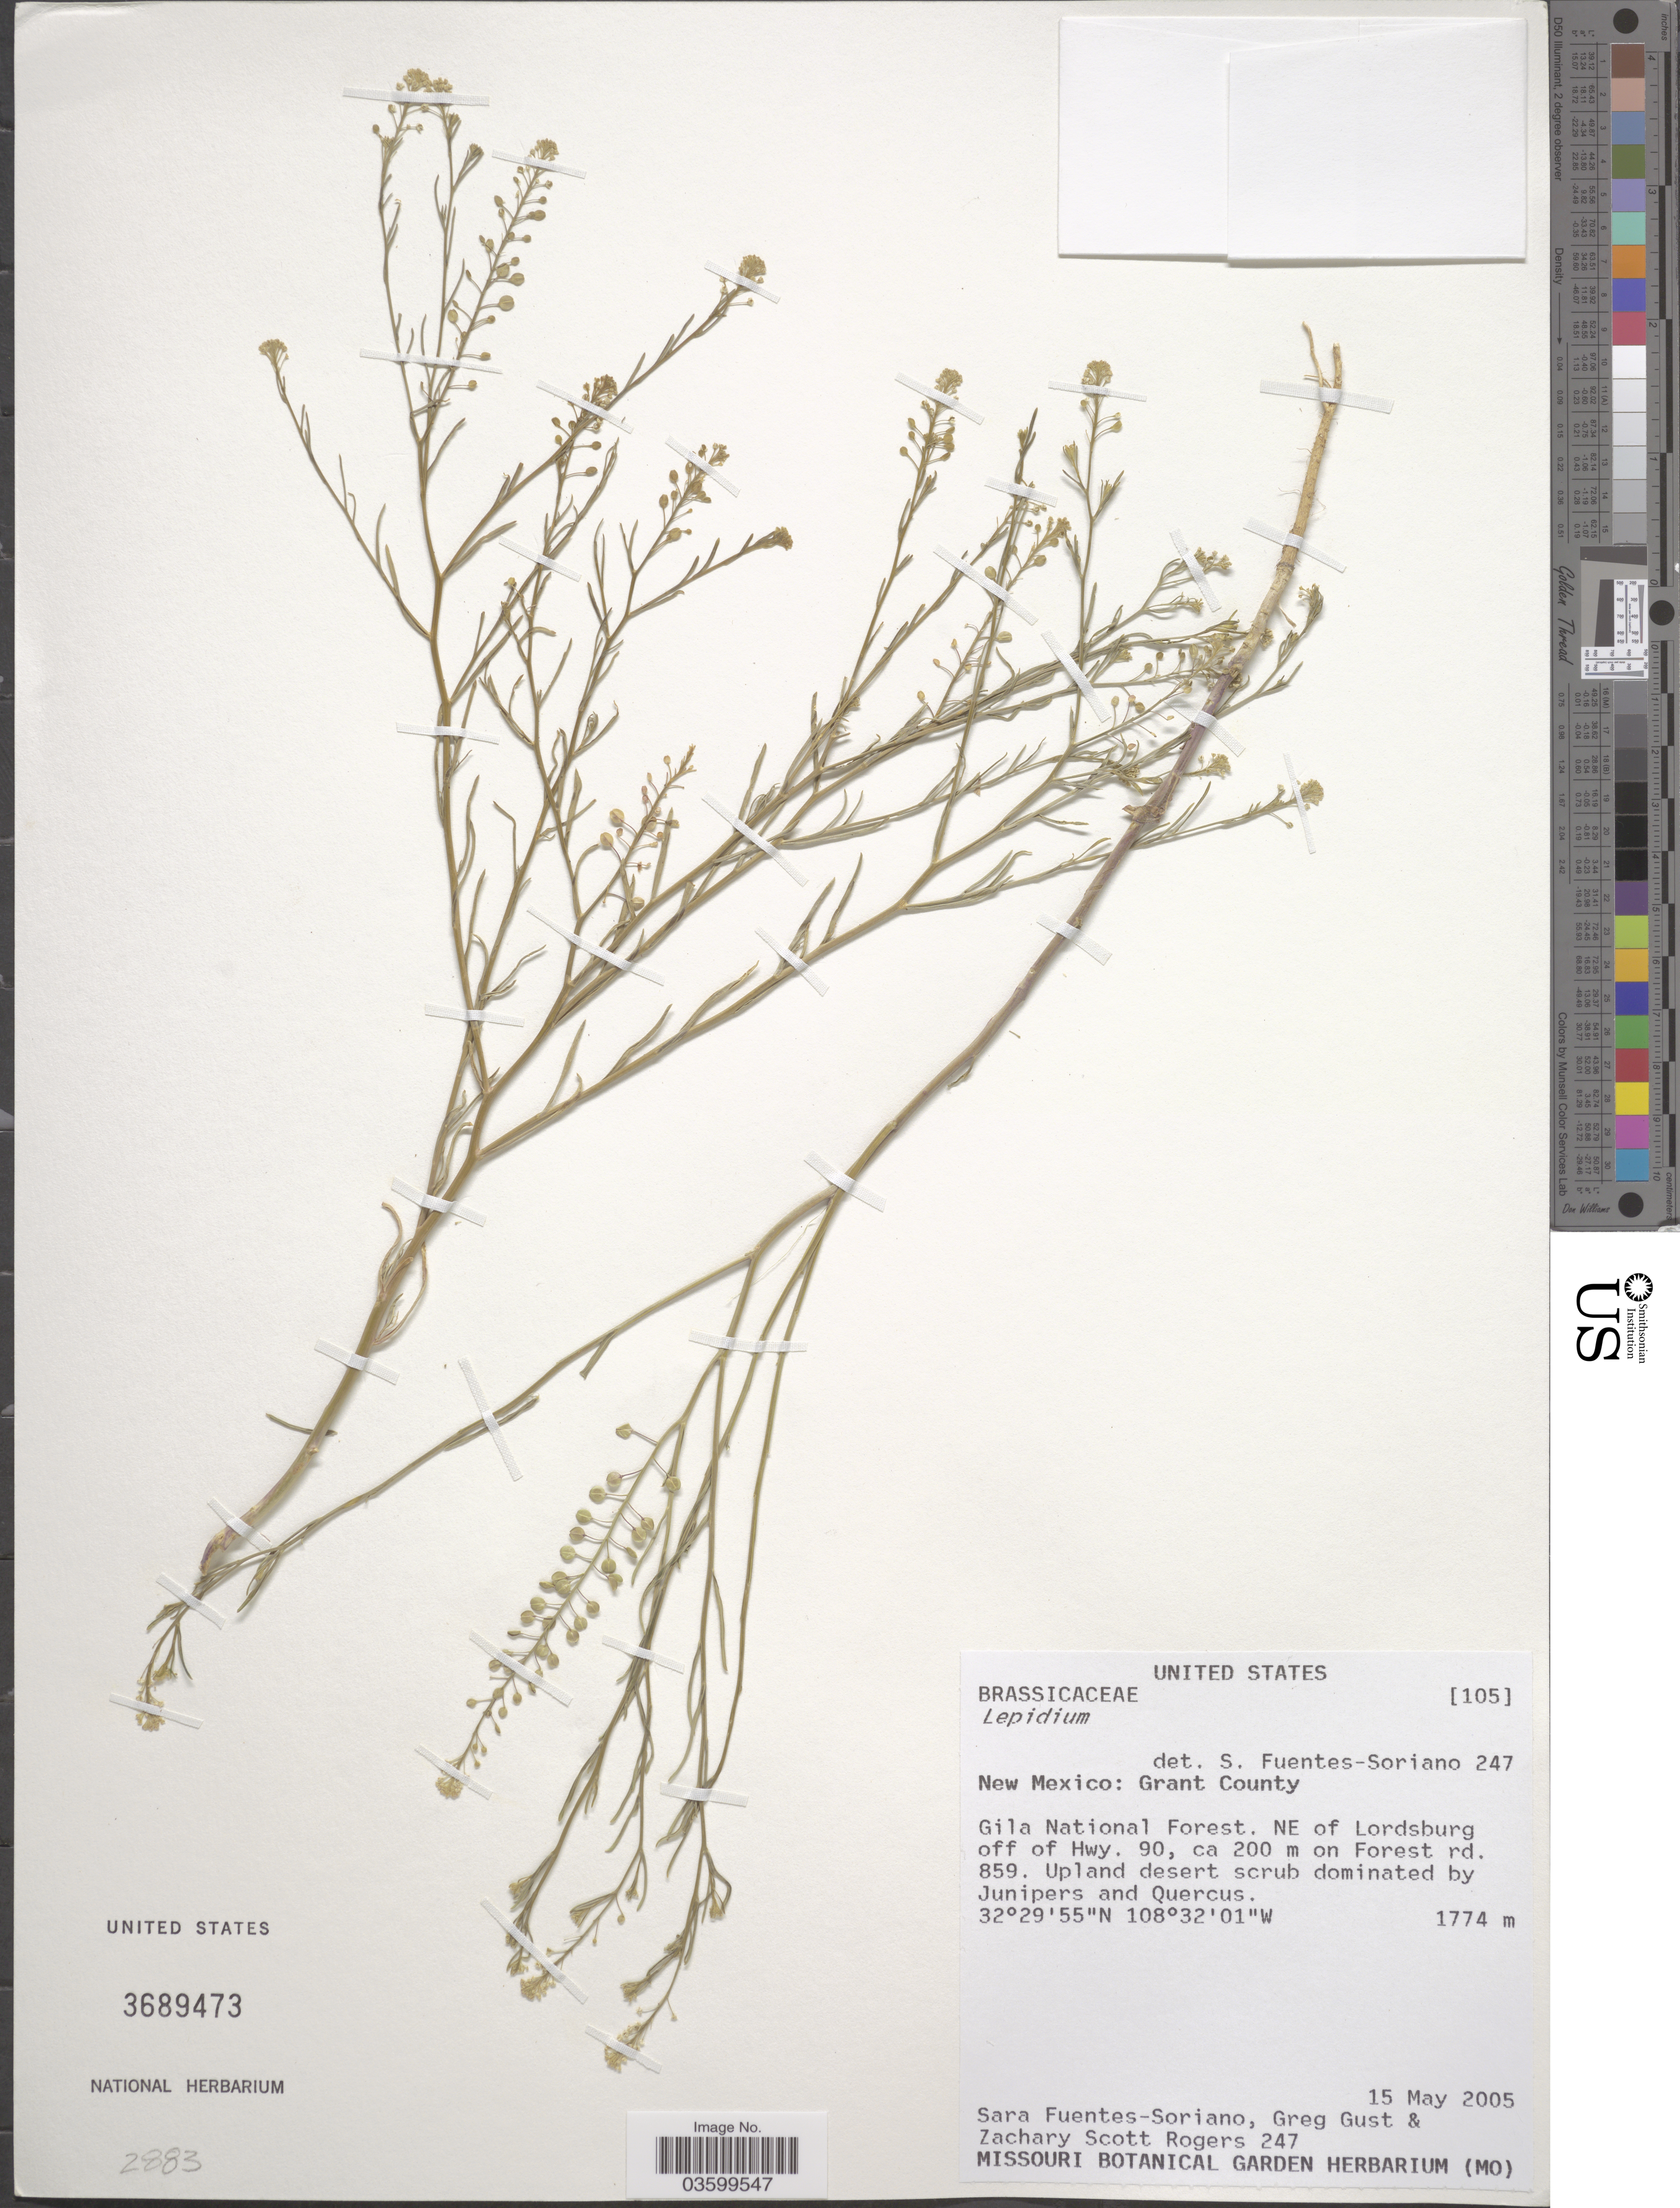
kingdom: Plantae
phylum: Tracheophyta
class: Magnoliopsida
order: Brassicales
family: Brassicaceae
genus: Lepidium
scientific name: Lepidium sp.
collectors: S. Fuentes Soriano, G. Gust & Z. S. Rogers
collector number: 247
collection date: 2005-05-15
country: United States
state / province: New Mexico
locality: Grant County. Gila National Forest. NE of Lorsburg off of Hwy. 90, ca 200 m on Forest rd. 859.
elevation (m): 1774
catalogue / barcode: US 3689473